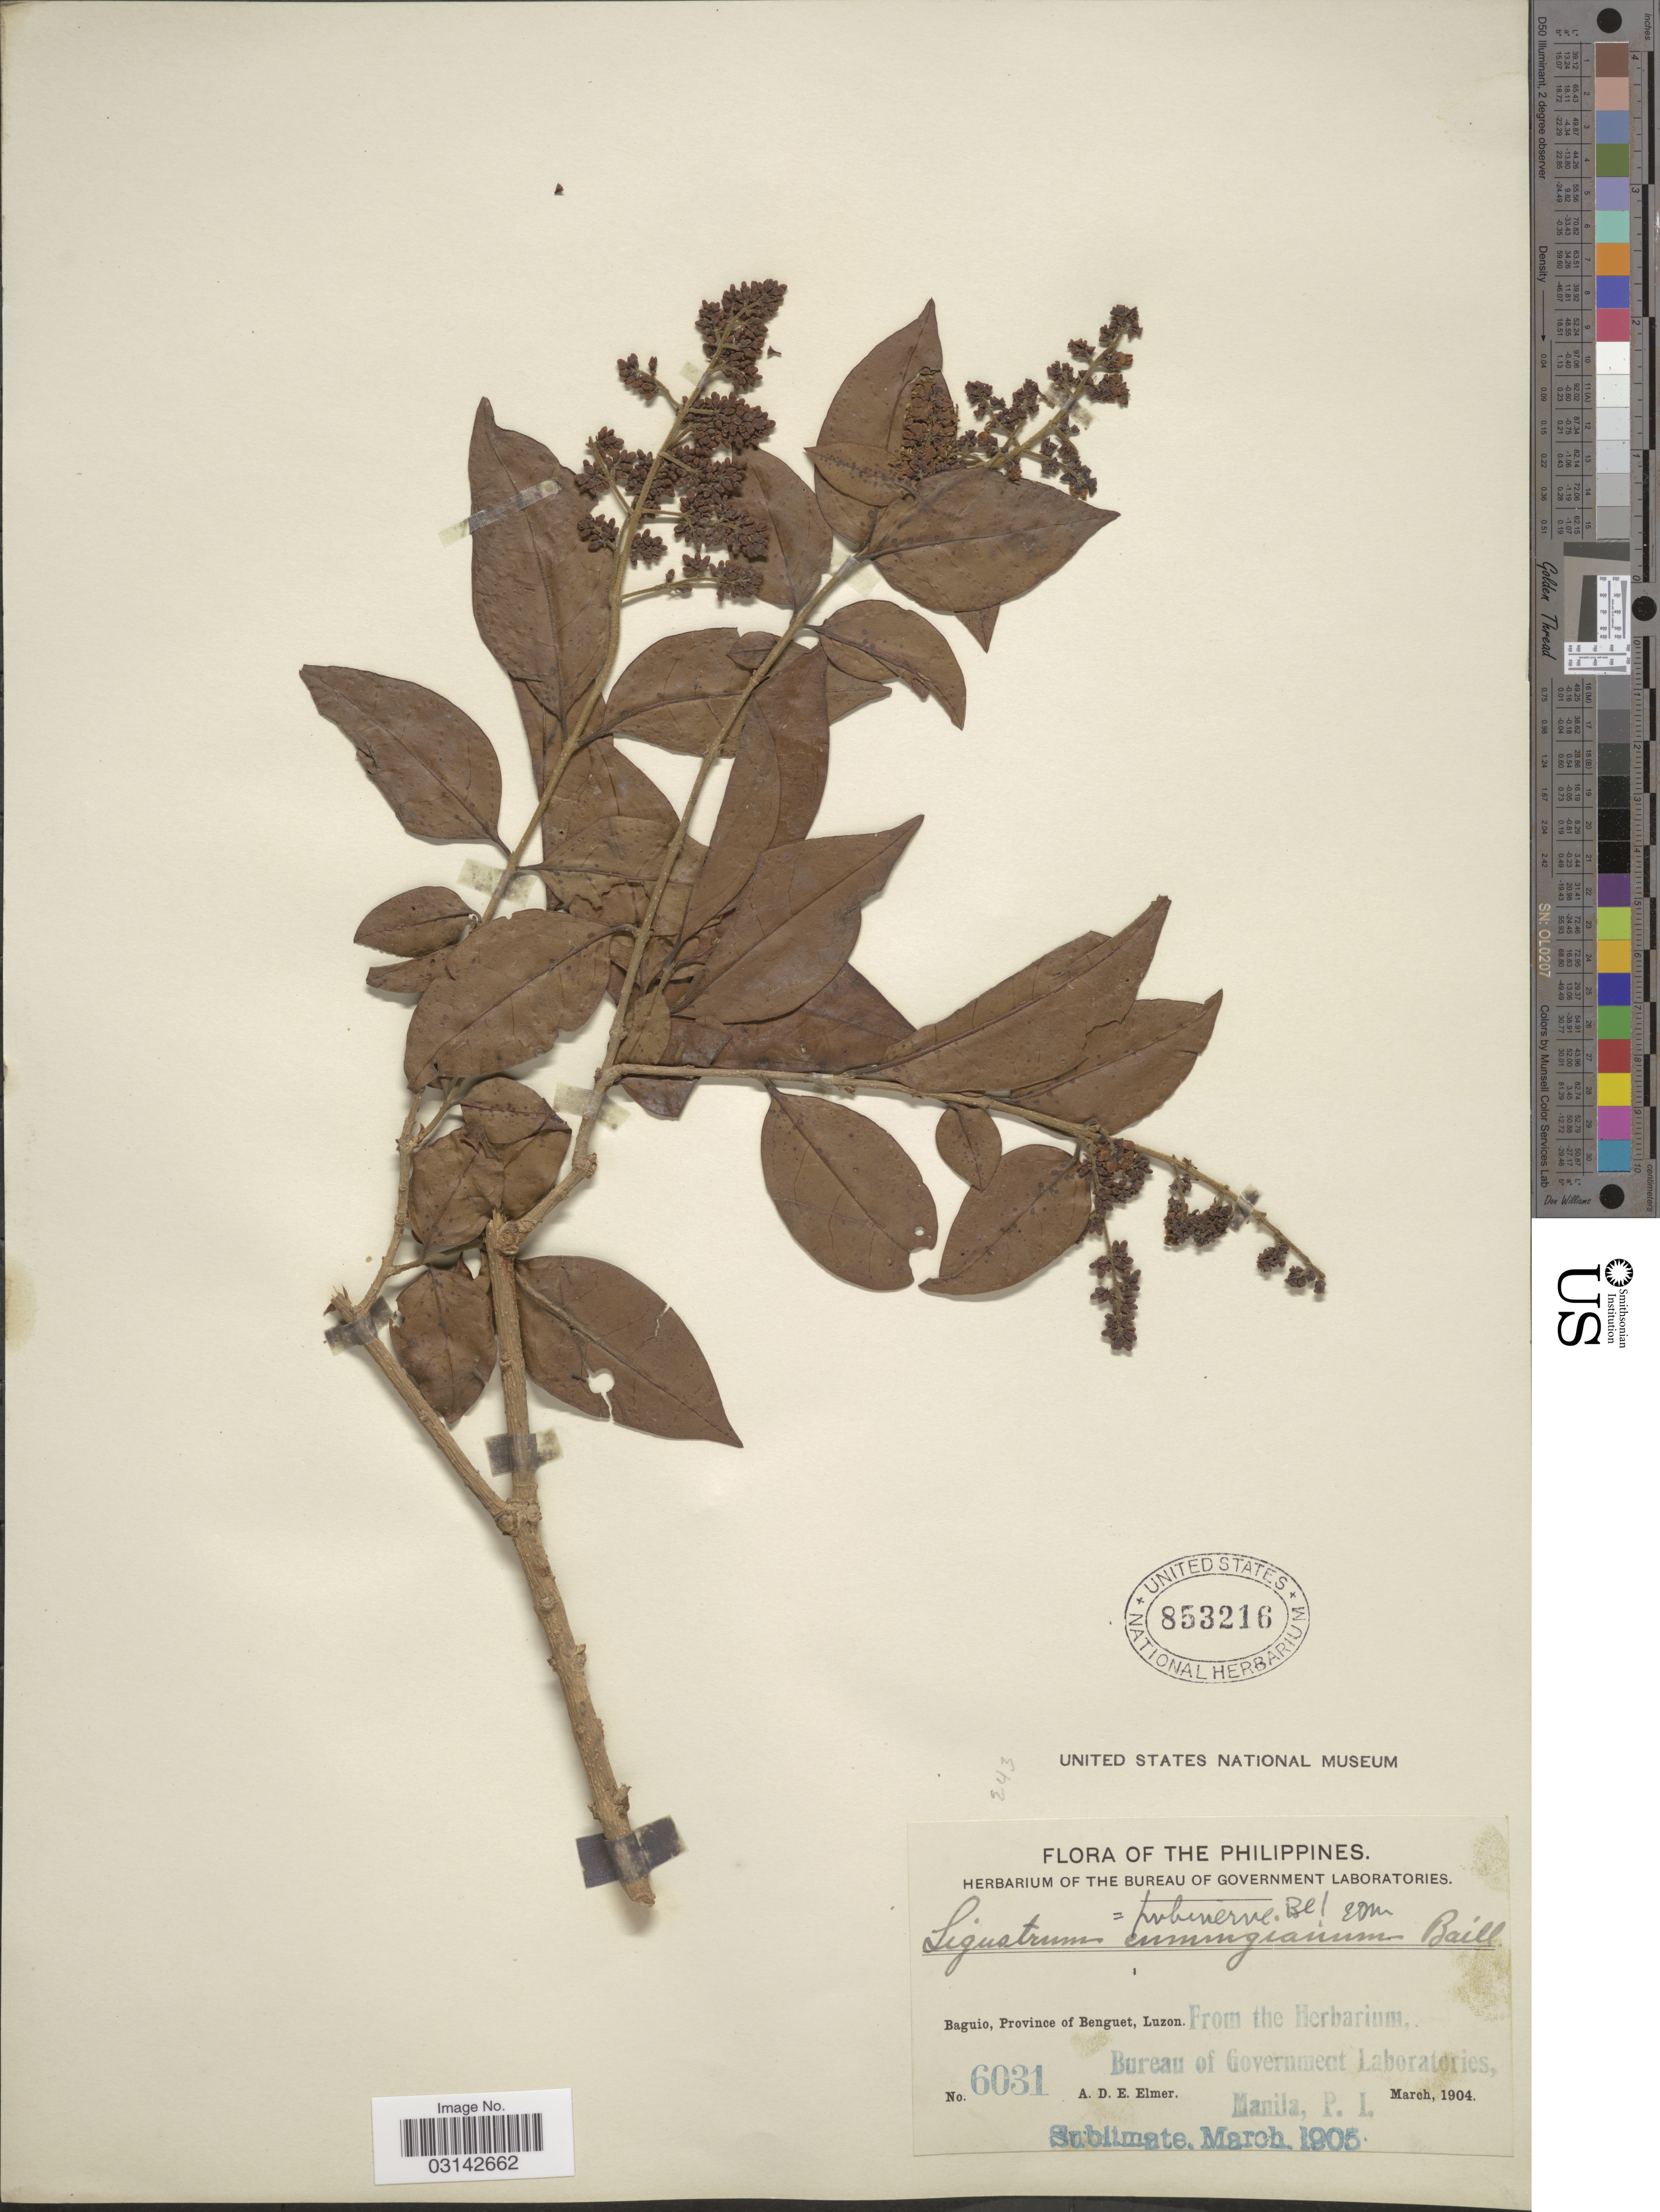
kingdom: Plantae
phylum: Tracheophyta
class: Magnoliopsida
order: Lamiales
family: Oleaceae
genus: Ligustrum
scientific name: Ligustrum sp.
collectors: A. D. E. Elmer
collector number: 6031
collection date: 1904-03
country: Philippines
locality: Baguio, Province of Benguet, Luzon.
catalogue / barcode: US 853216